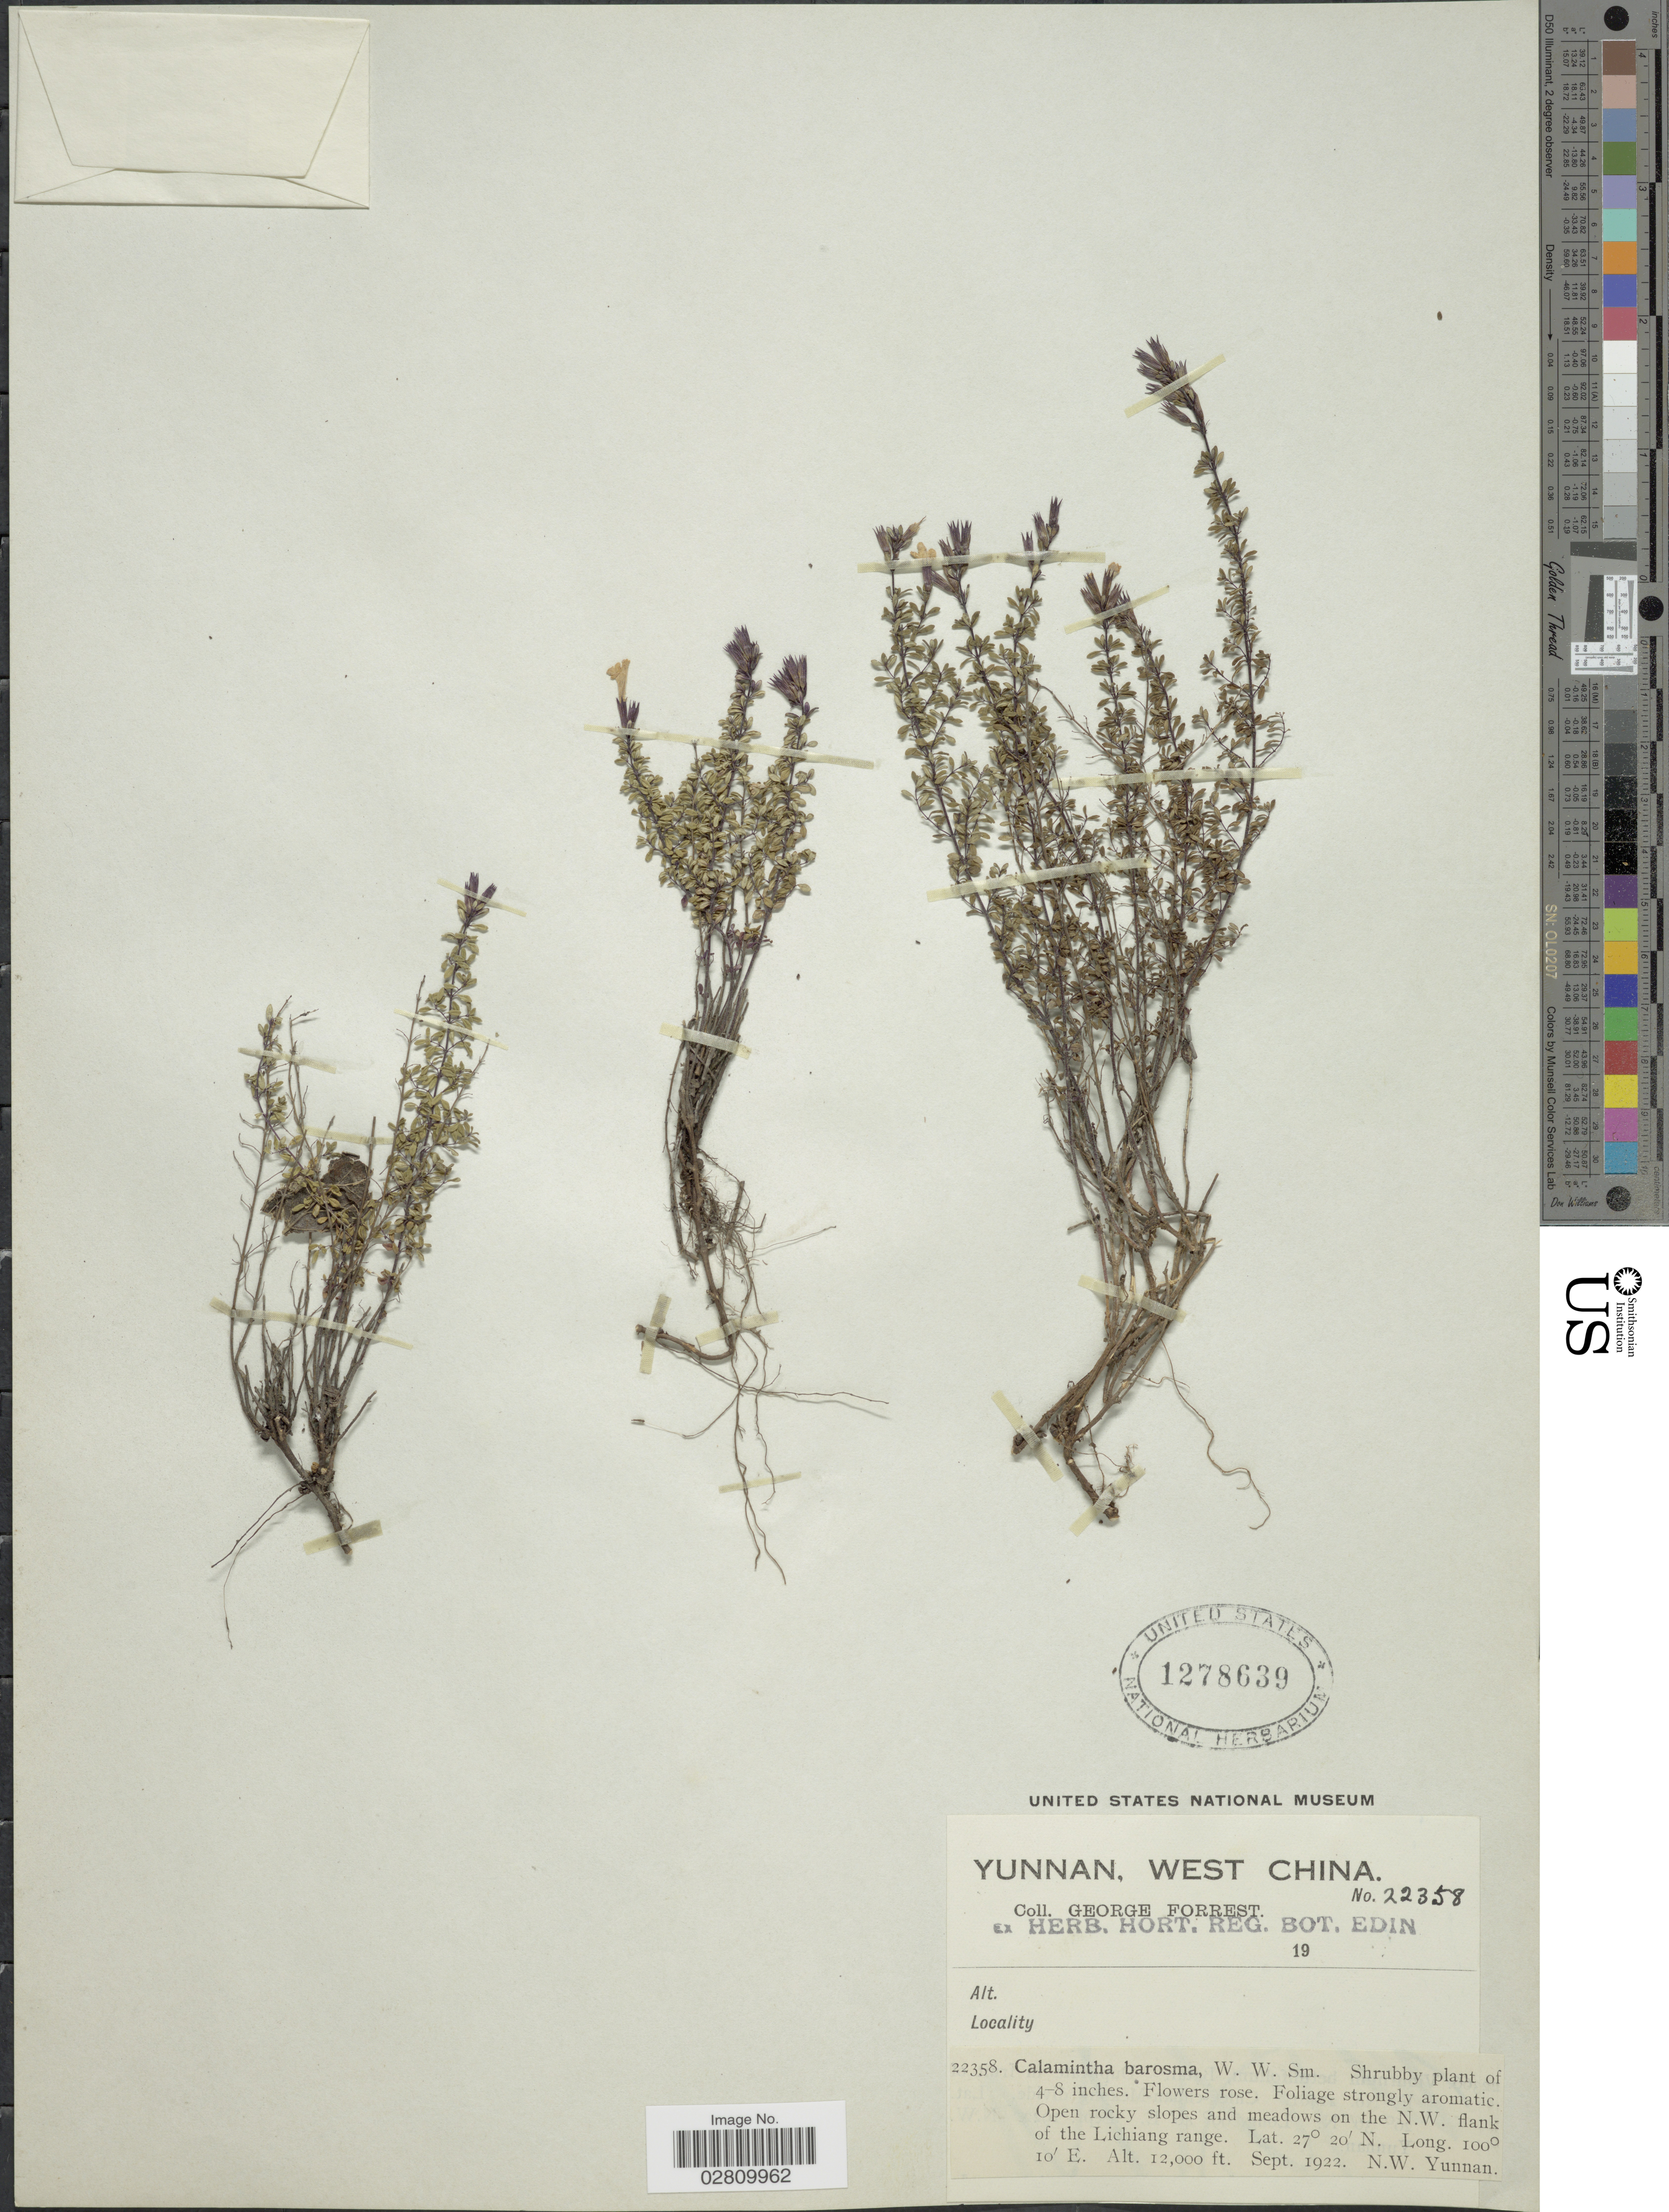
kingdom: Plantae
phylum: Tracheophyta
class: Magnoliopsida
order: Lamiales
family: Lamiaceae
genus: Calamintha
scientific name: Calamintha barosma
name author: W.W. Sm.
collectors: G. Forrest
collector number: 22358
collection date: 1922-09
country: China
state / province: Yunnan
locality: West China. On rocky slopes and meadows on the N.W. flank of the Lichiang range. N.W. Yunnan.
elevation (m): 3658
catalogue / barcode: US 1278639